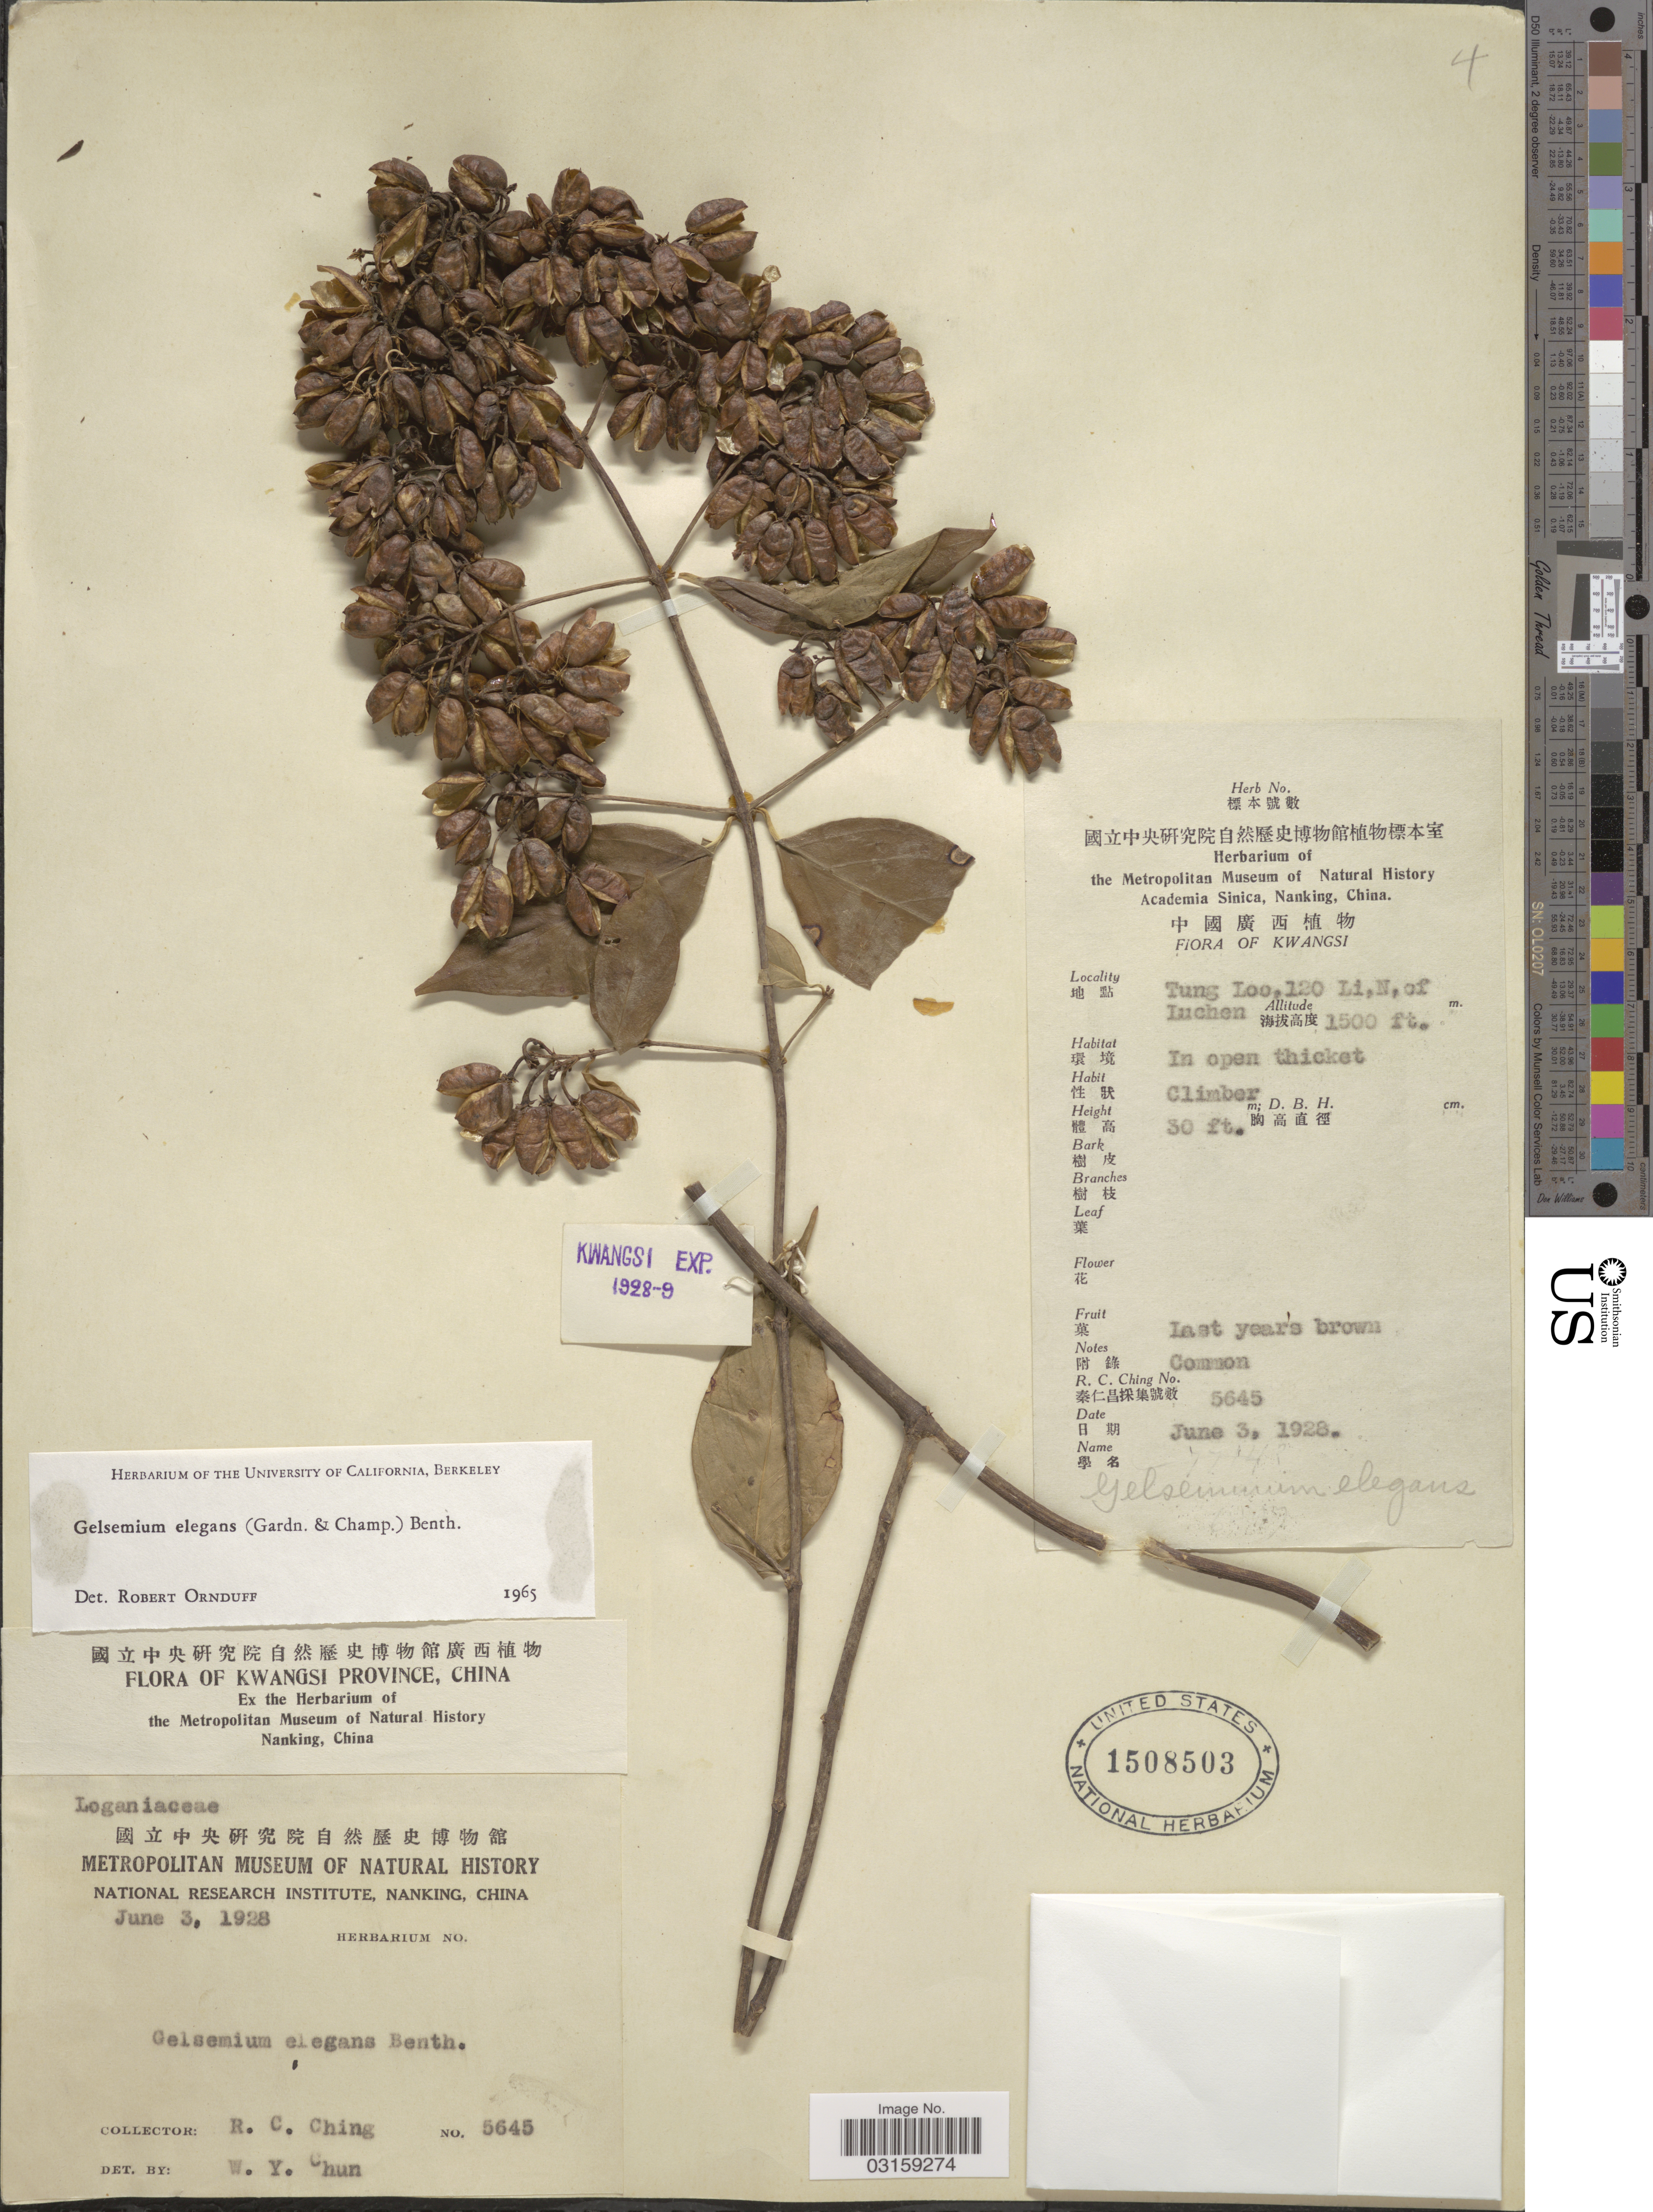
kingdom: Plantae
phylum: Tracheophyta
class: Magnoliopsida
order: Gentianales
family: Gelsemiaceae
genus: Gelsemium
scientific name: Gelsemium elegans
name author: (Gardner & Chapm.) Benth.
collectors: R. C. Ching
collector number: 5645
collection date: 1928-06-03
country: China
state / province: Guangxi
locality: Kwangsi Province. Tung Loo, 120 Li, N. of Luchen.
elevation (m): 457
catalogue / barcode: US 1508503